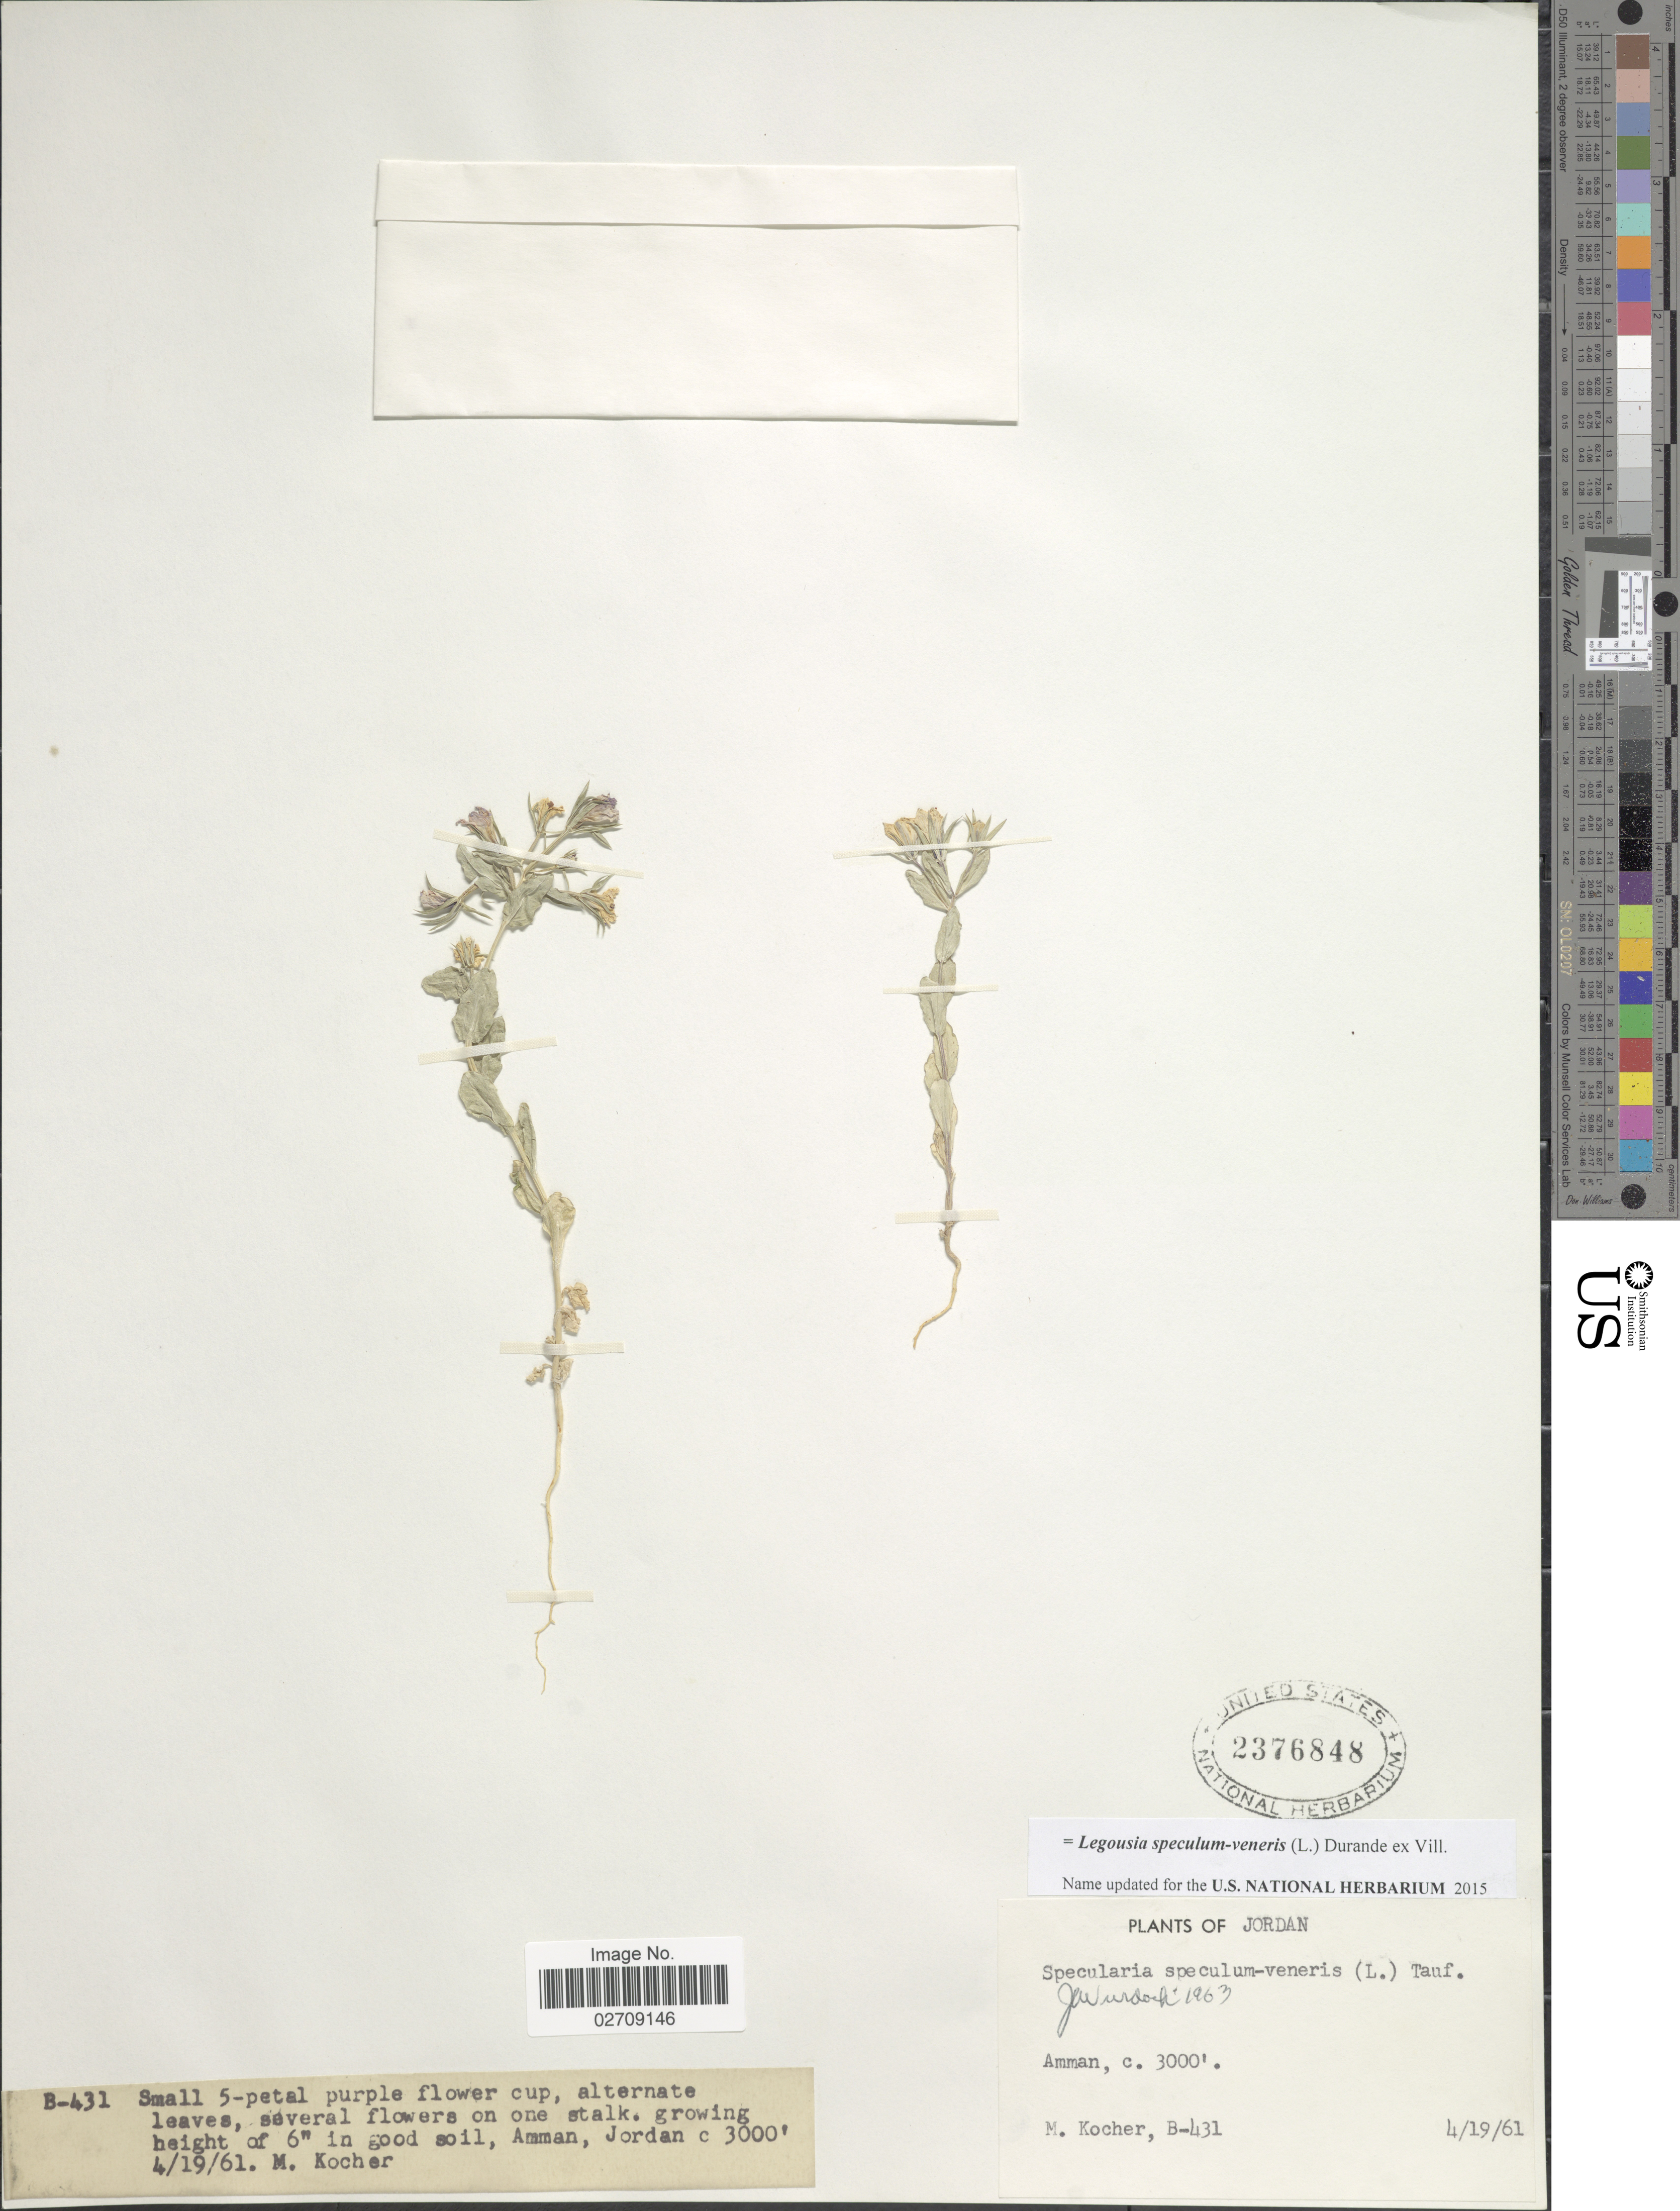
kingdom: Plantae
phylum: Tracheophyta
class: Magnoliopsida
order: Asterales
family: Campanulaceae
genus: Legousia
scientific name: Legousia speculum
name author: Fisch.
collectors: M. Kocher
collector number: B-431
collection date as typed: Transcribed d/m/y: 19/4/61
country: Jordan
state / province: Amman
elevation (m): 914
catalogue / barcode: US 2376848